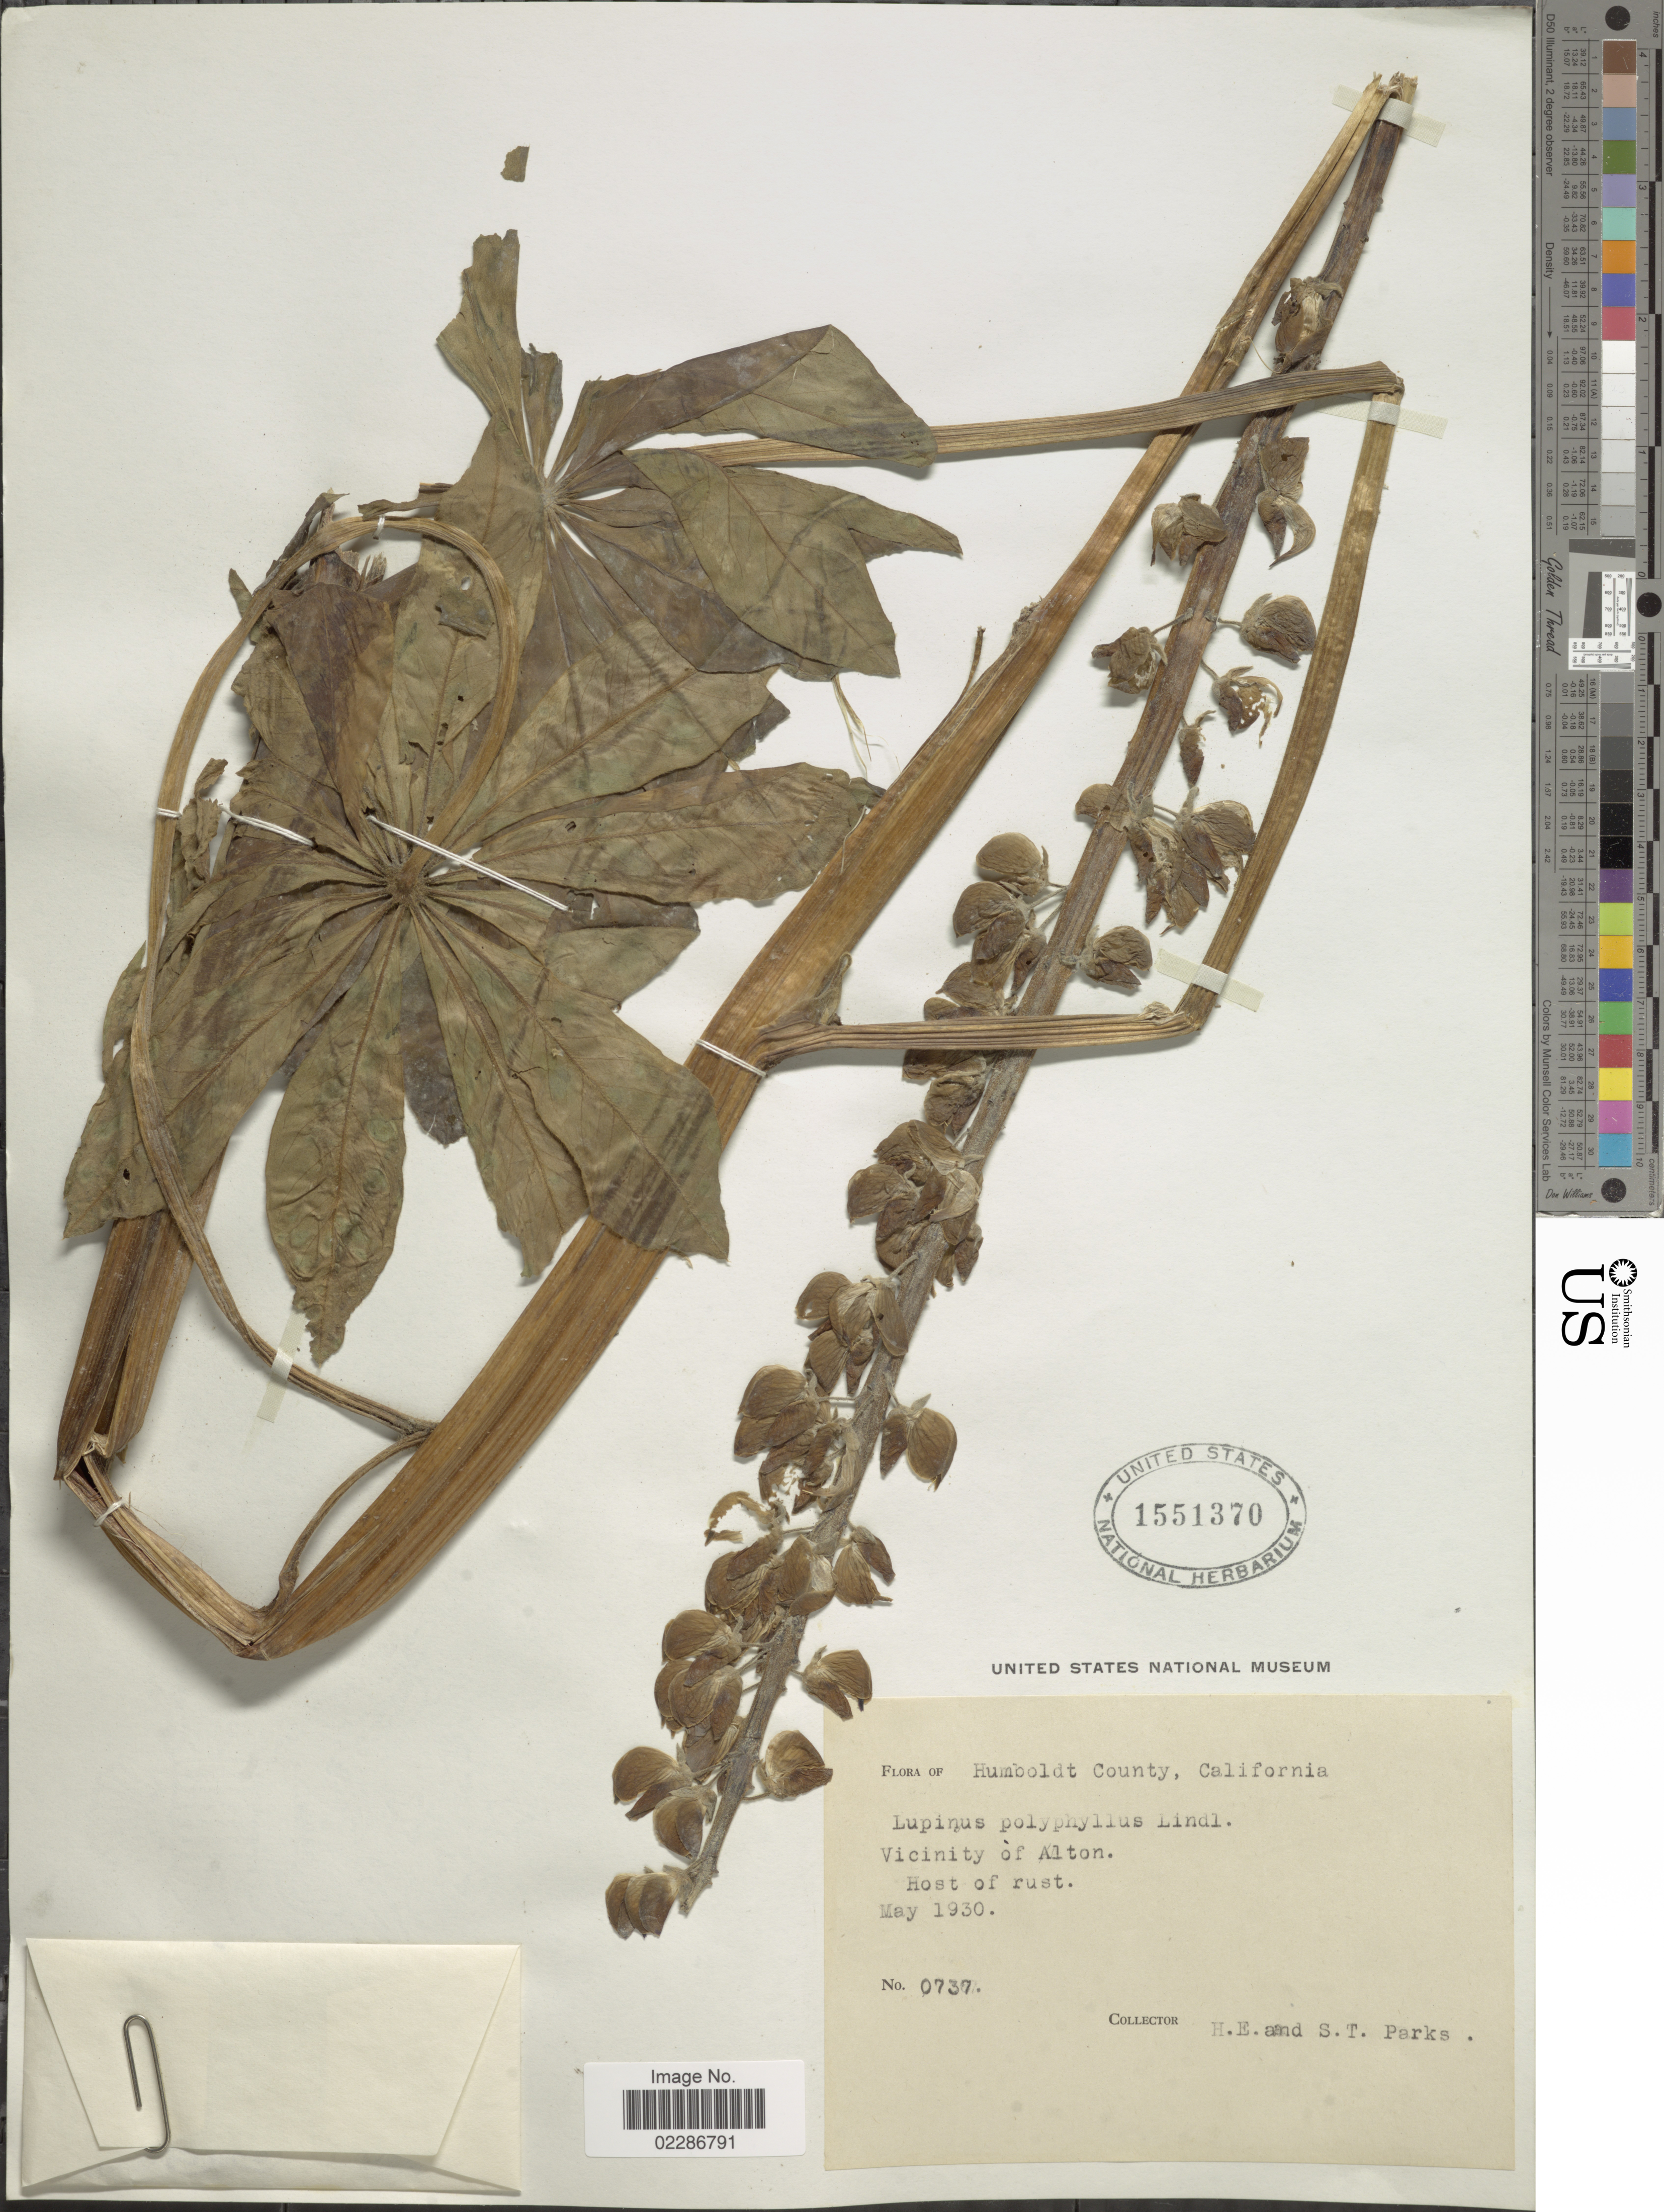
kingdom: Plantae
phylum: Tracheophyta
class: Magnoliopsida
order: Fabales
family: Fabaceae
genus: Lupinus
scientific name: Lupinus polyphyllus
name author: Lindl.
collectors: H. E. Parks & S. Parks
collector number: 0737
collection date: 1930-05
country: United States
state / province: California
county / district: Humboldt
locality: Humboldt County, Vicinity of Alton, Host of rust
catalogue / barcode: US 1551370